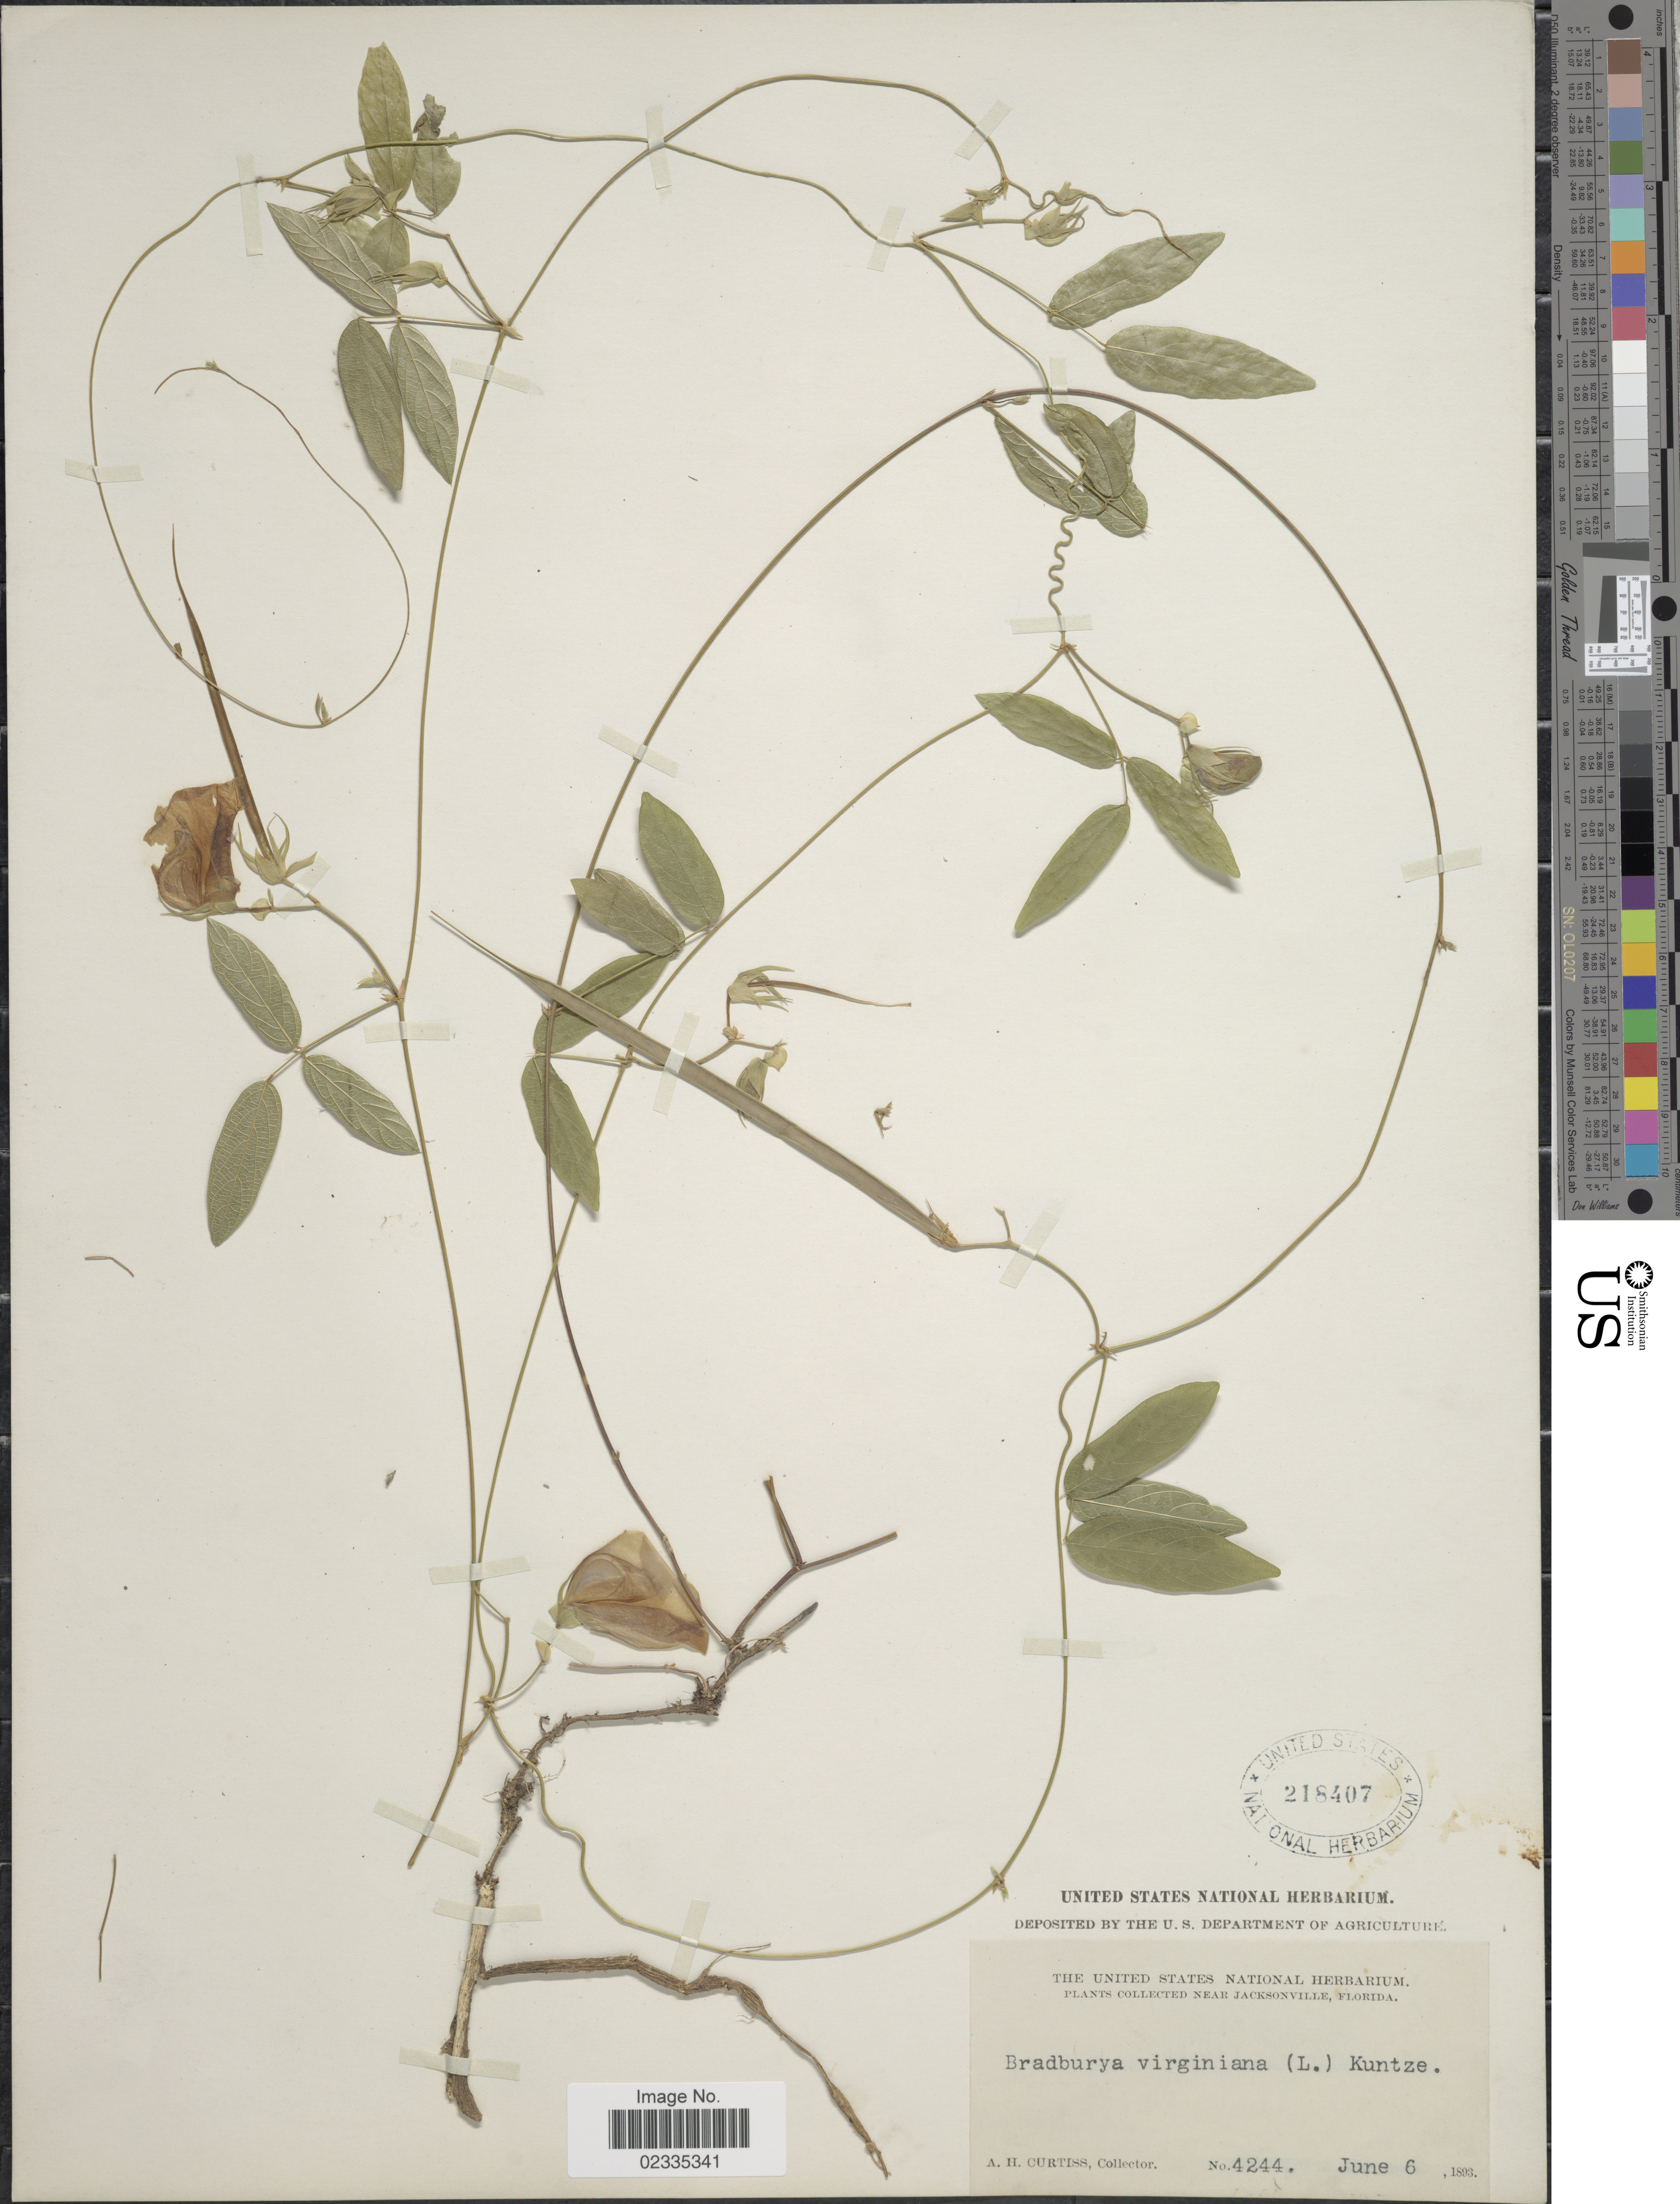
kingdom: Plantae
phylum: Tracheophyta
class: Magnoliopsida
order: Fabales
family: Fabaceae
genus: Centrosema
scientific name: Centrosema virginianum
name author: (L.) Benth.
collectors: A. H. Curtiss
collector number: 4244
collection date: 1893-06-06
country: United States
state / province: Florida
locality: Jacksonville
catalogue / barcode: US 218407